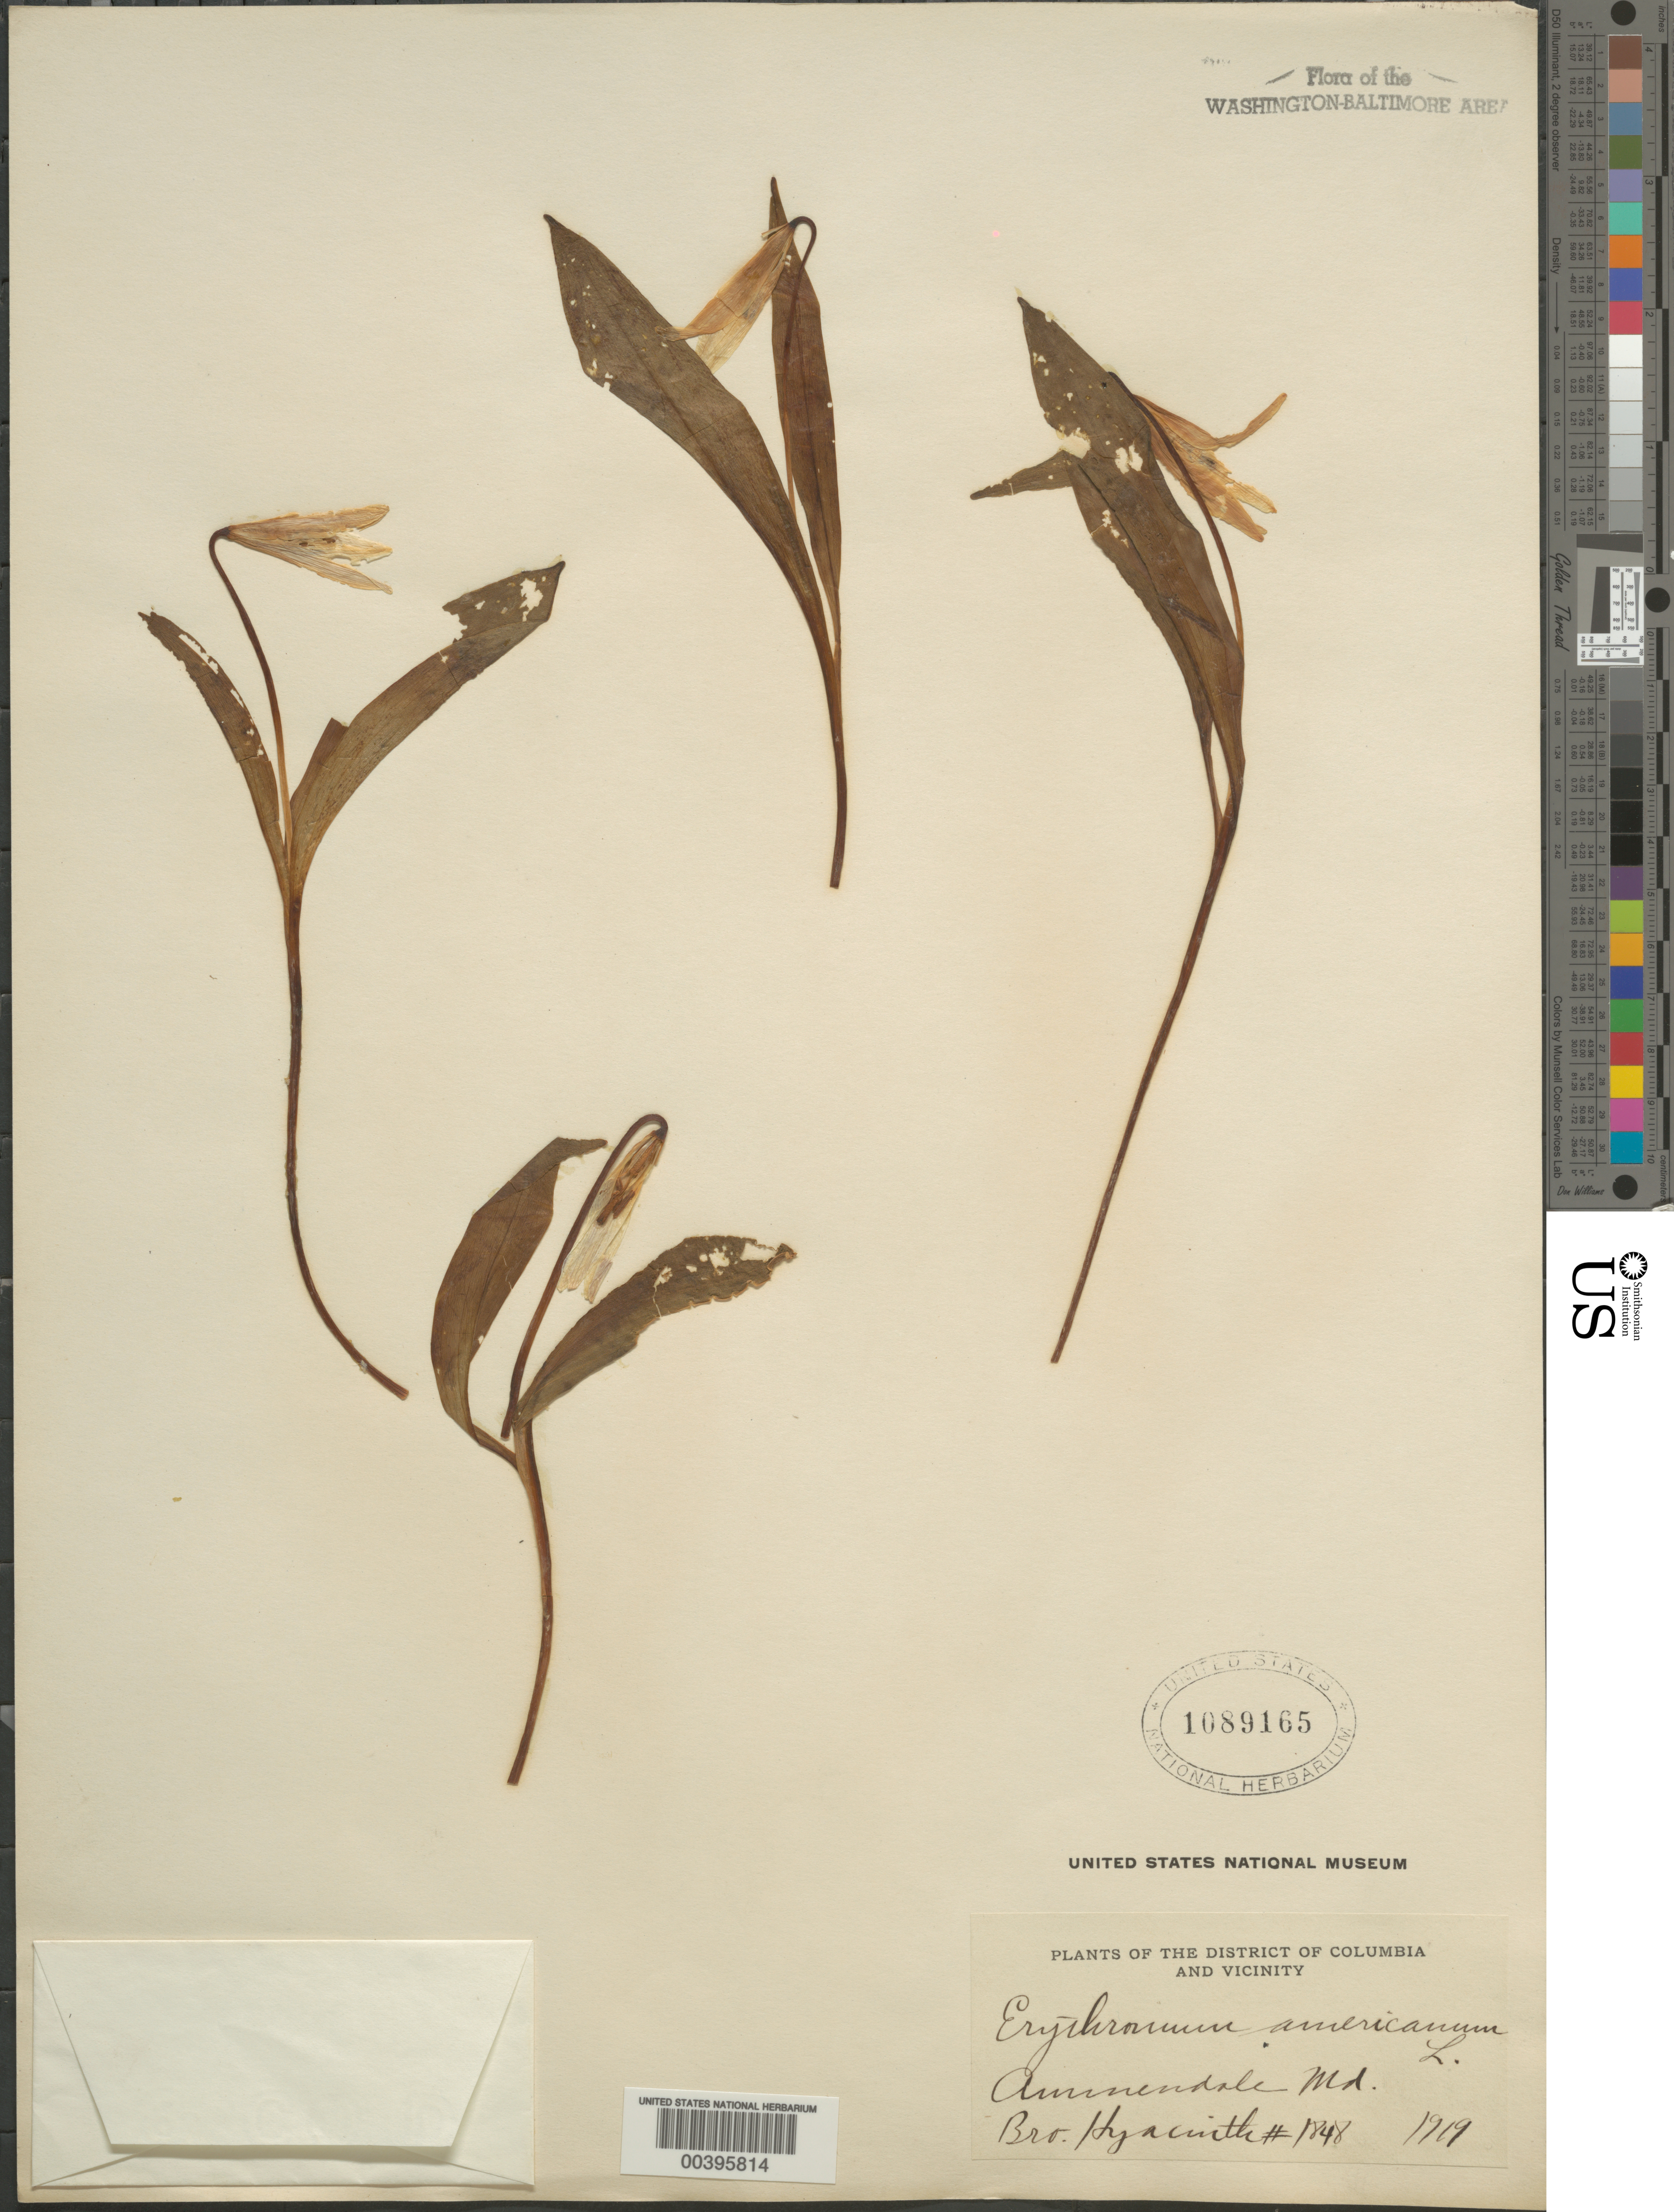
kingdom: Plantae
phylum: Tracheophyta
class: Liliopsida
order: Liliales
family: Liliaceae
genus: Erythronium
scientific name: Erythronium americanum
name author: Ker Gawl.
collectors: F. Hyacinth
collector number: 1848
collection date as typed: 1919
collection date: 1919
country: United States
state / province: Maryland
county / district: Prince George's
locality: Ammendale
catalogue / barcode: US 1089165